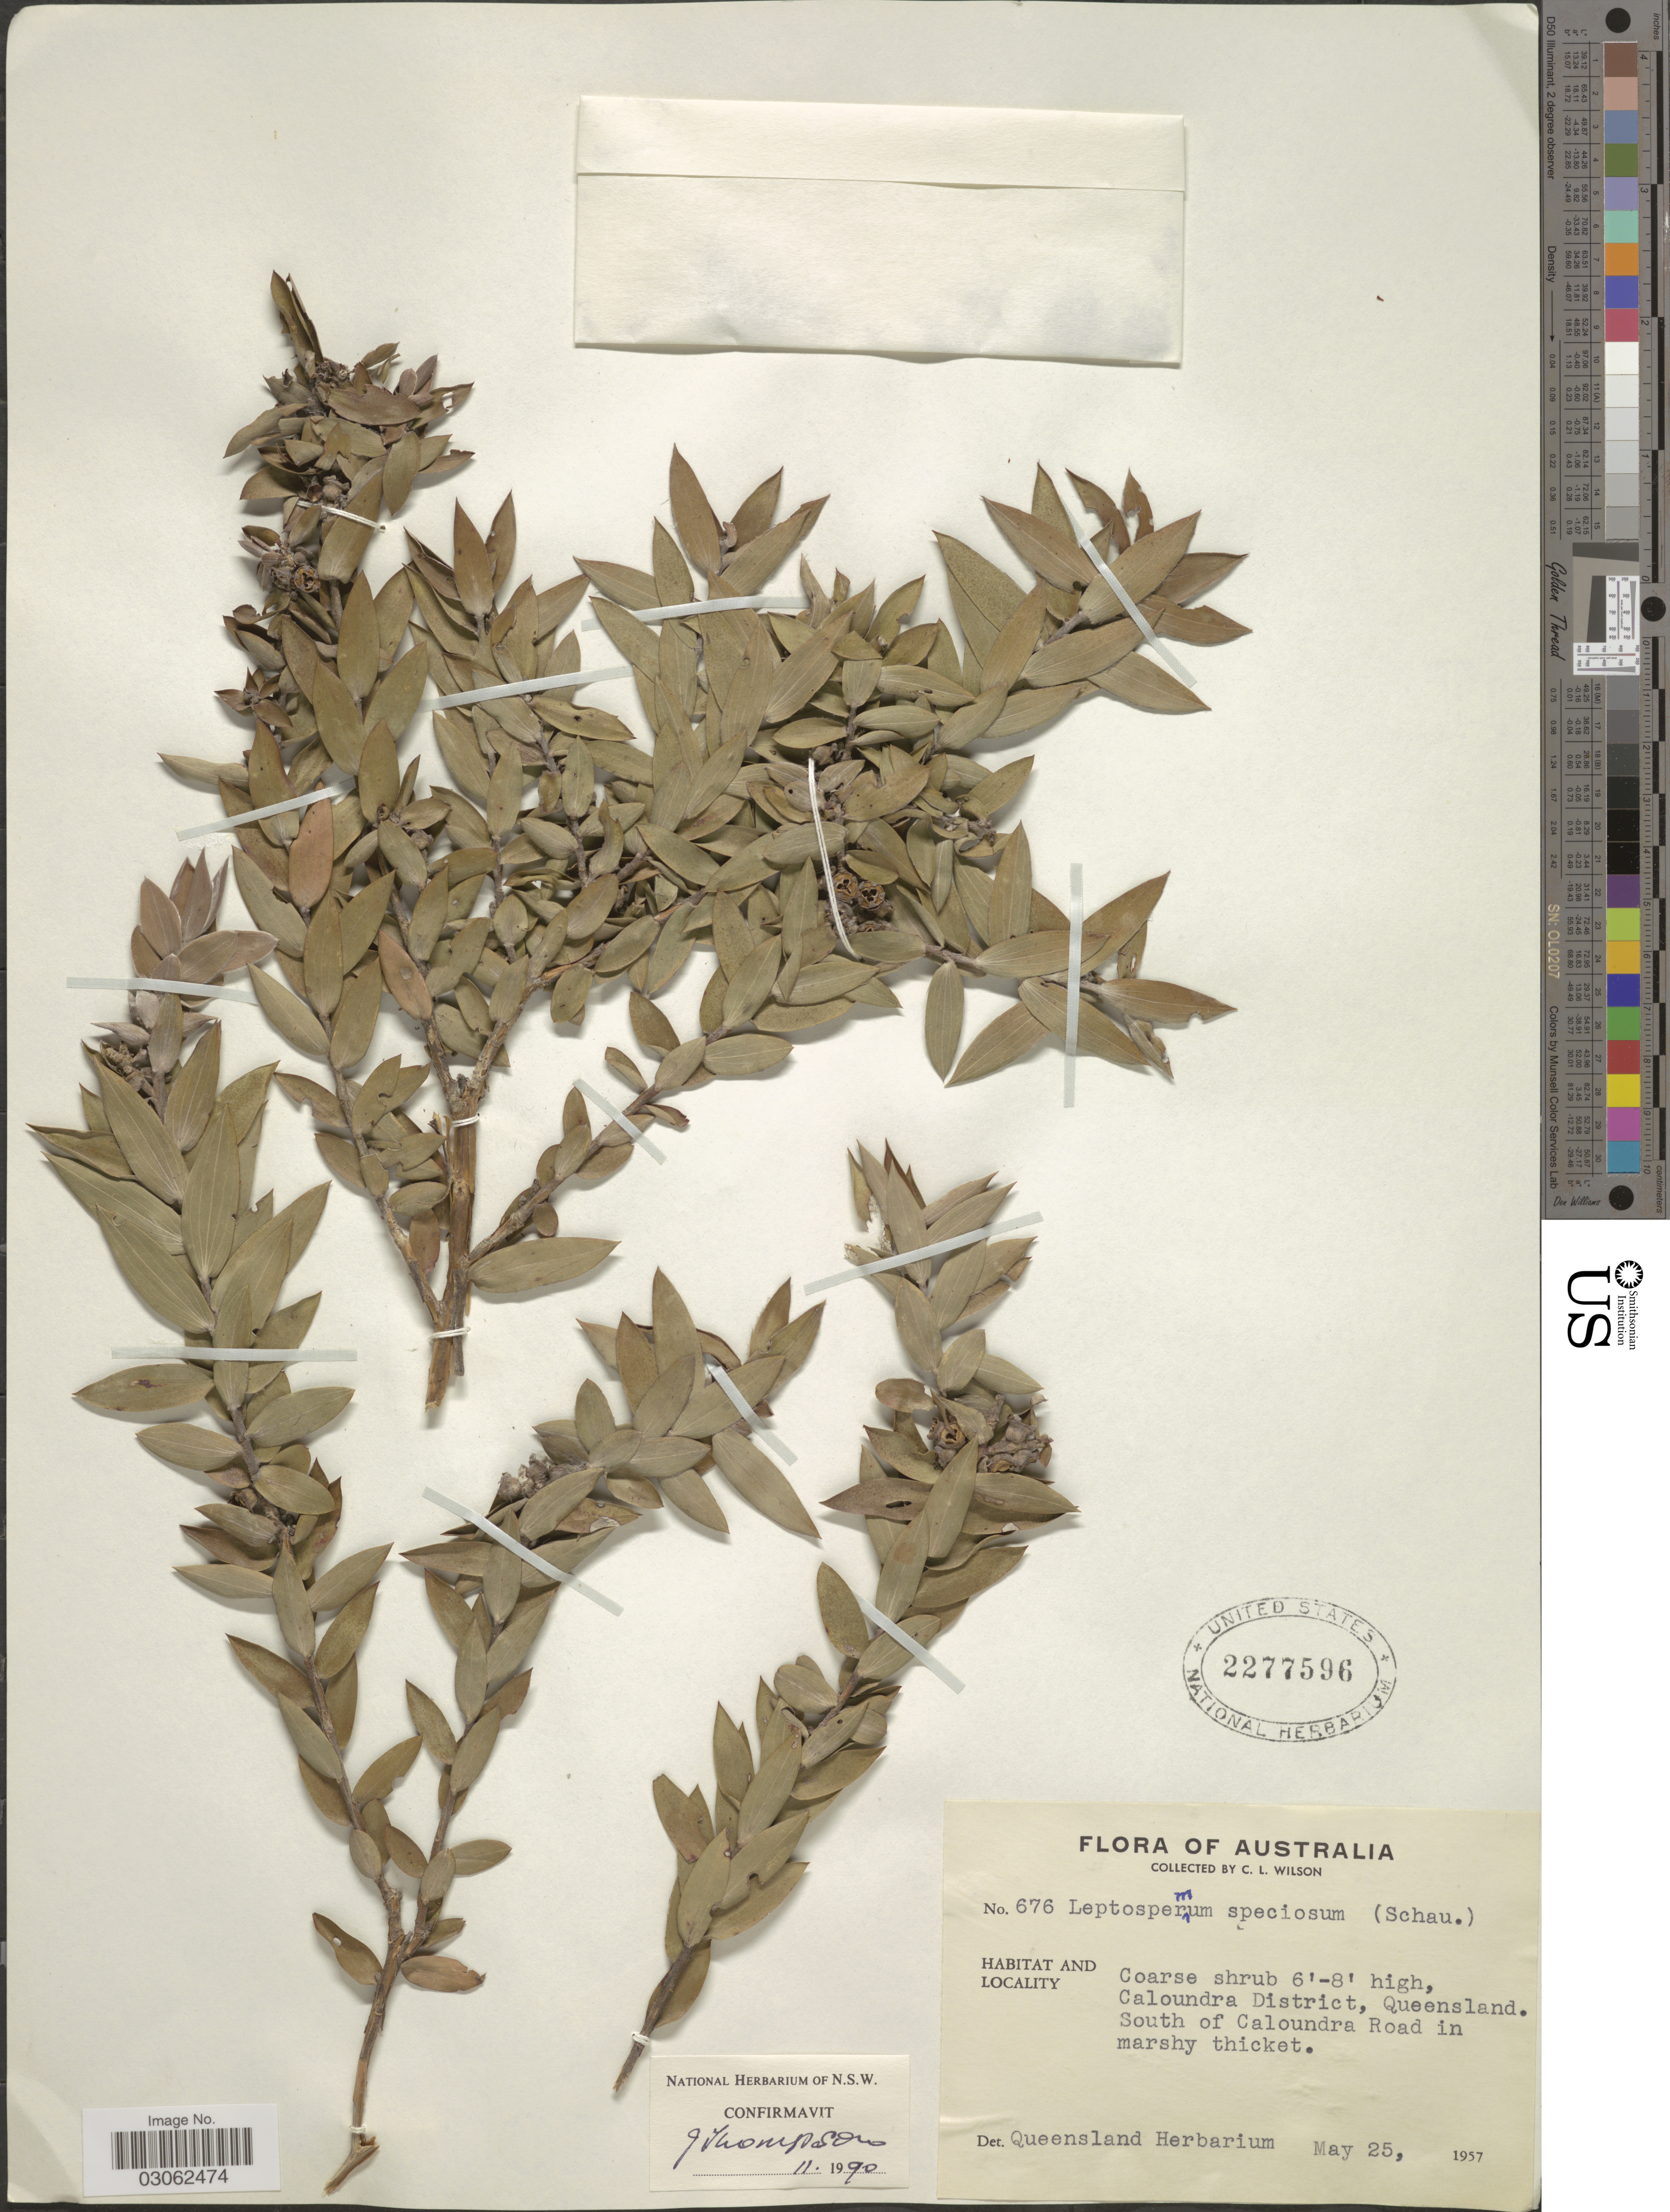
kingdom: Plantae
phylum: Tracheophyta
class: Magnoliopsida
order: Myrtales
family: Myrtaceae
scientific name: Aggreflorum speciosum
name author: (Schauer) P.G. Wilson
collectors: C. L. Wilson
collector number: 676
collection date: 1957-05-25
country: Australia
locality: Caloundra District, Queensland. South of Caloundra Road in marshy thicket.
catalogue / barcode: US 2277596